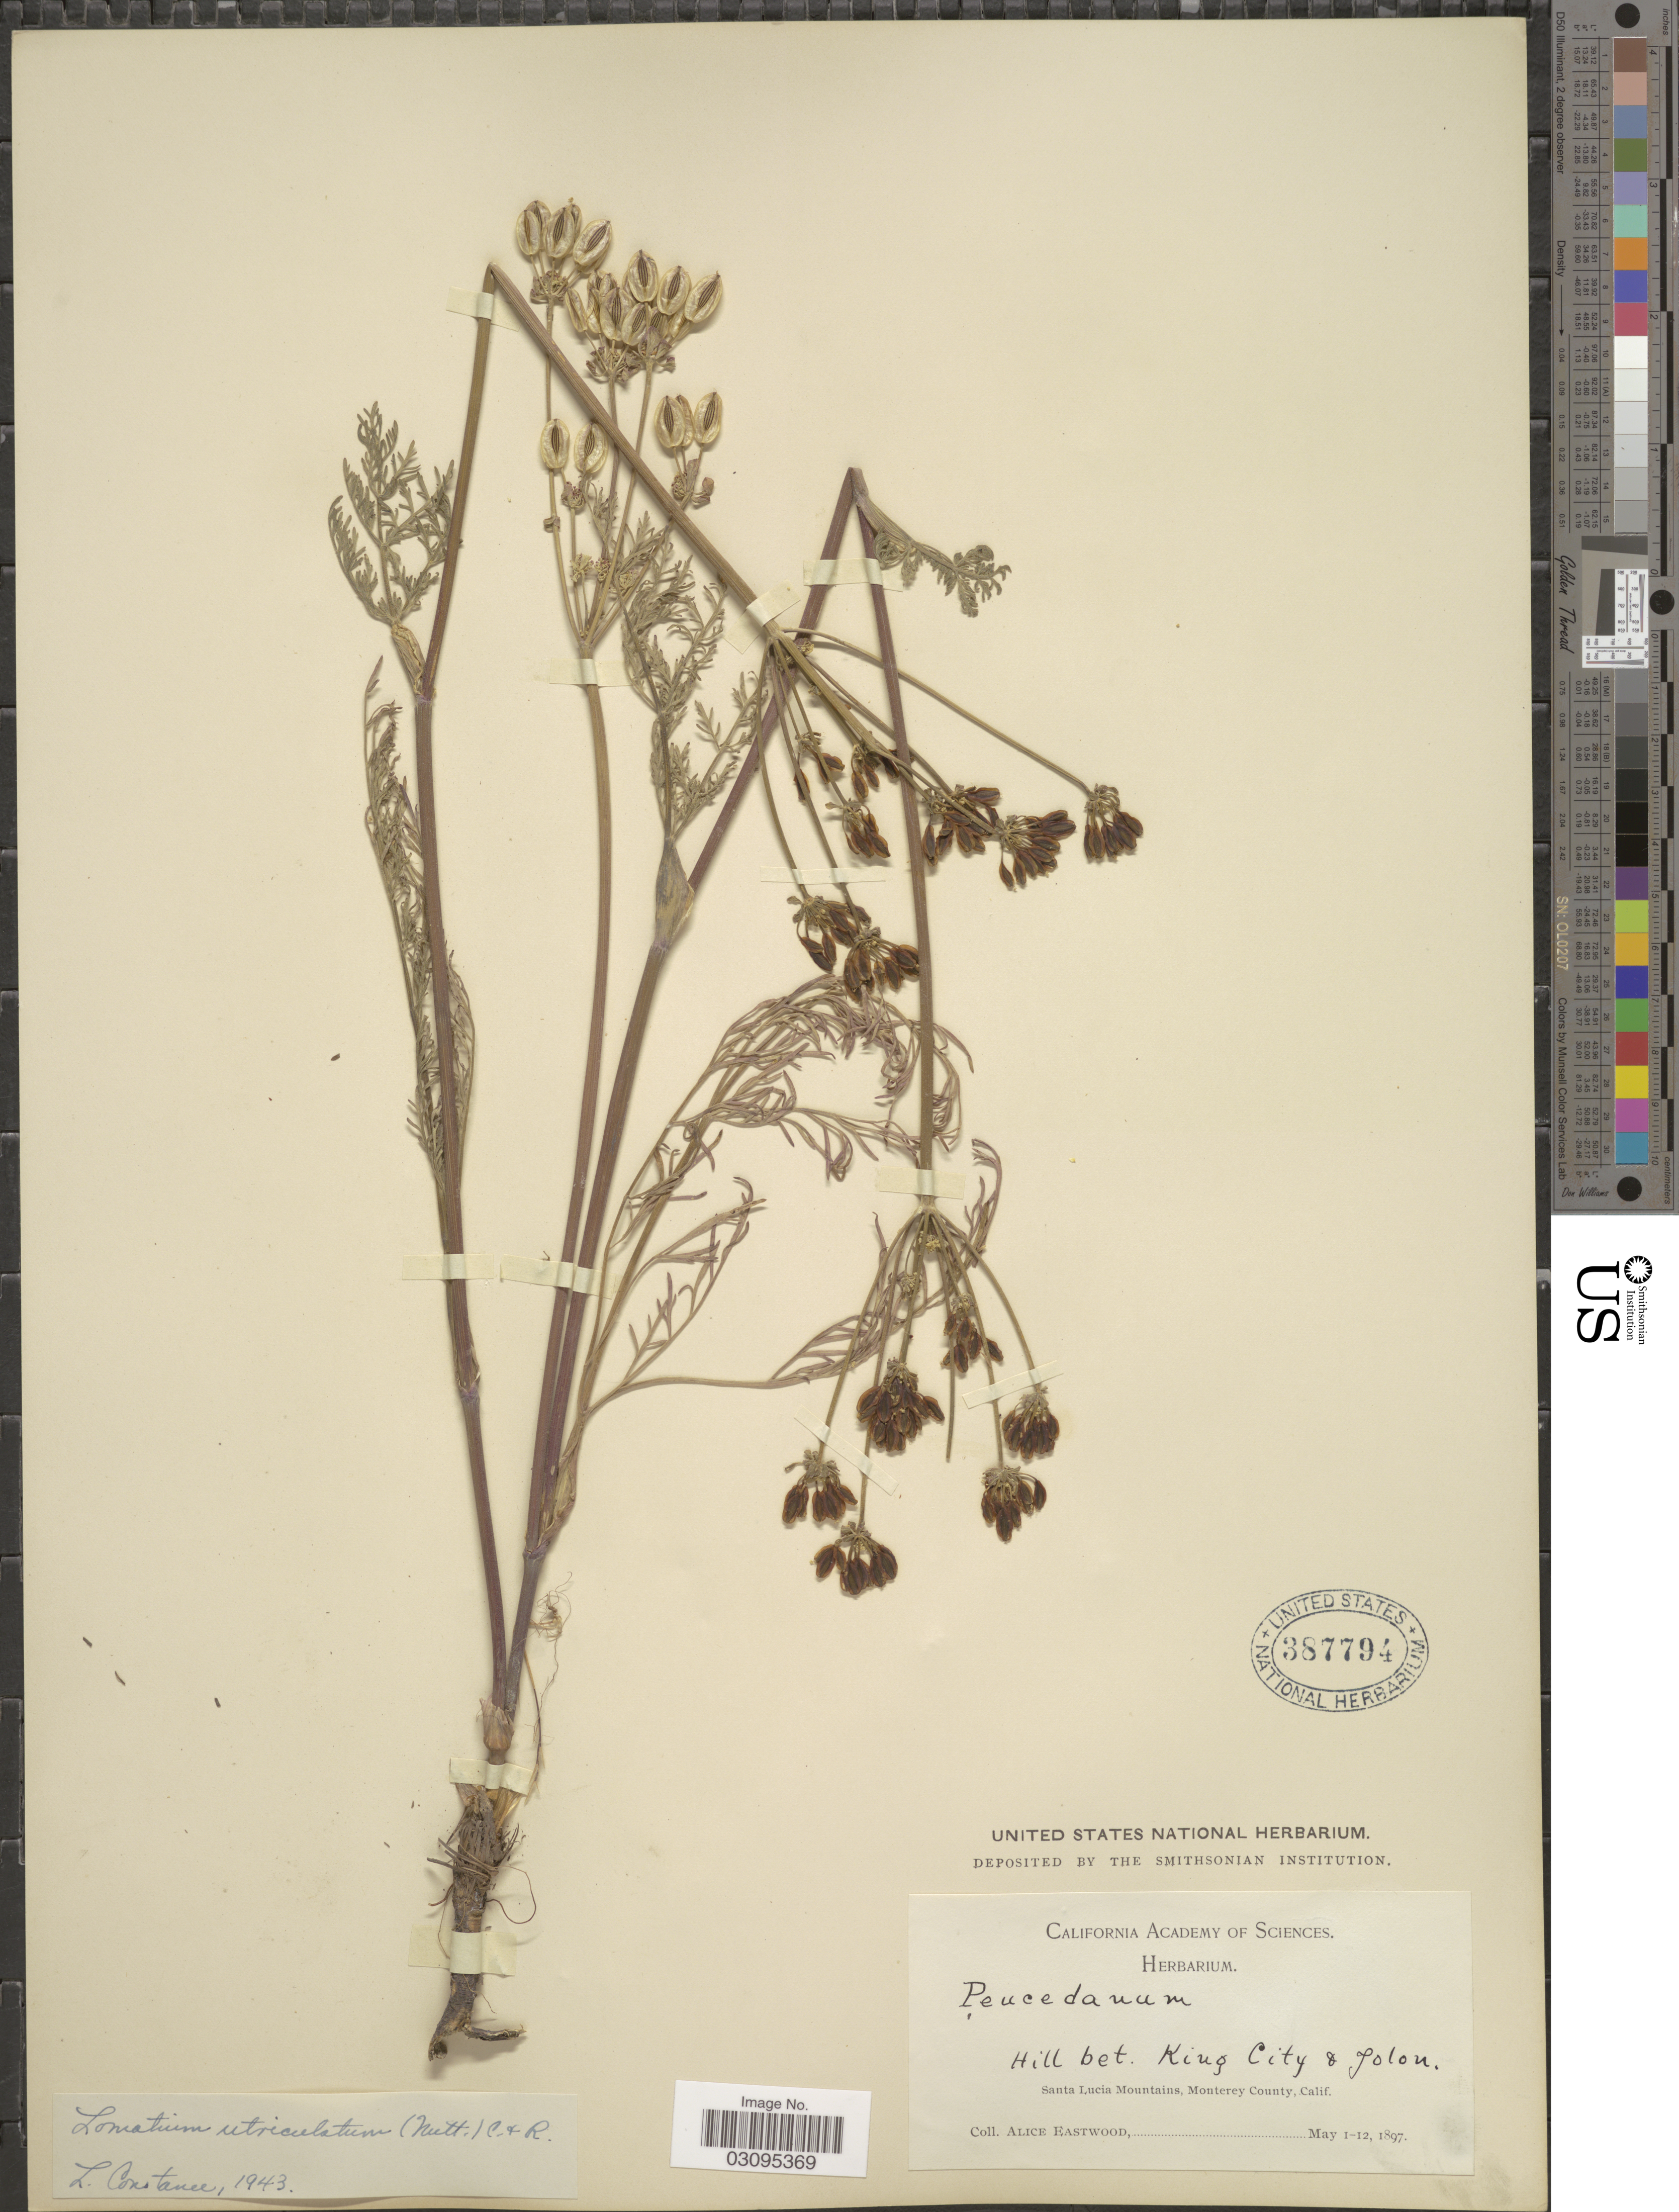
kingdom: Plantae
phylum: Tracheophyta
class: Magnoliopsida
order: Apiales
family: Apiaceae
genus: Lomatium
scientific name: Lomatium utriculatum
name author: (Nutt. ex Torr. & A. Gray) J.M. Coult. & Rose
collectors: A. Eastwood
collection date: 1897-05-01/1897-05-12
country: United States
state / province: California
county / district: Monterey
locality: Santa Lucia Mountains, Monterey County, Calif., Hill bet., King City & Jolon.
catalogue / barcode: US 387794